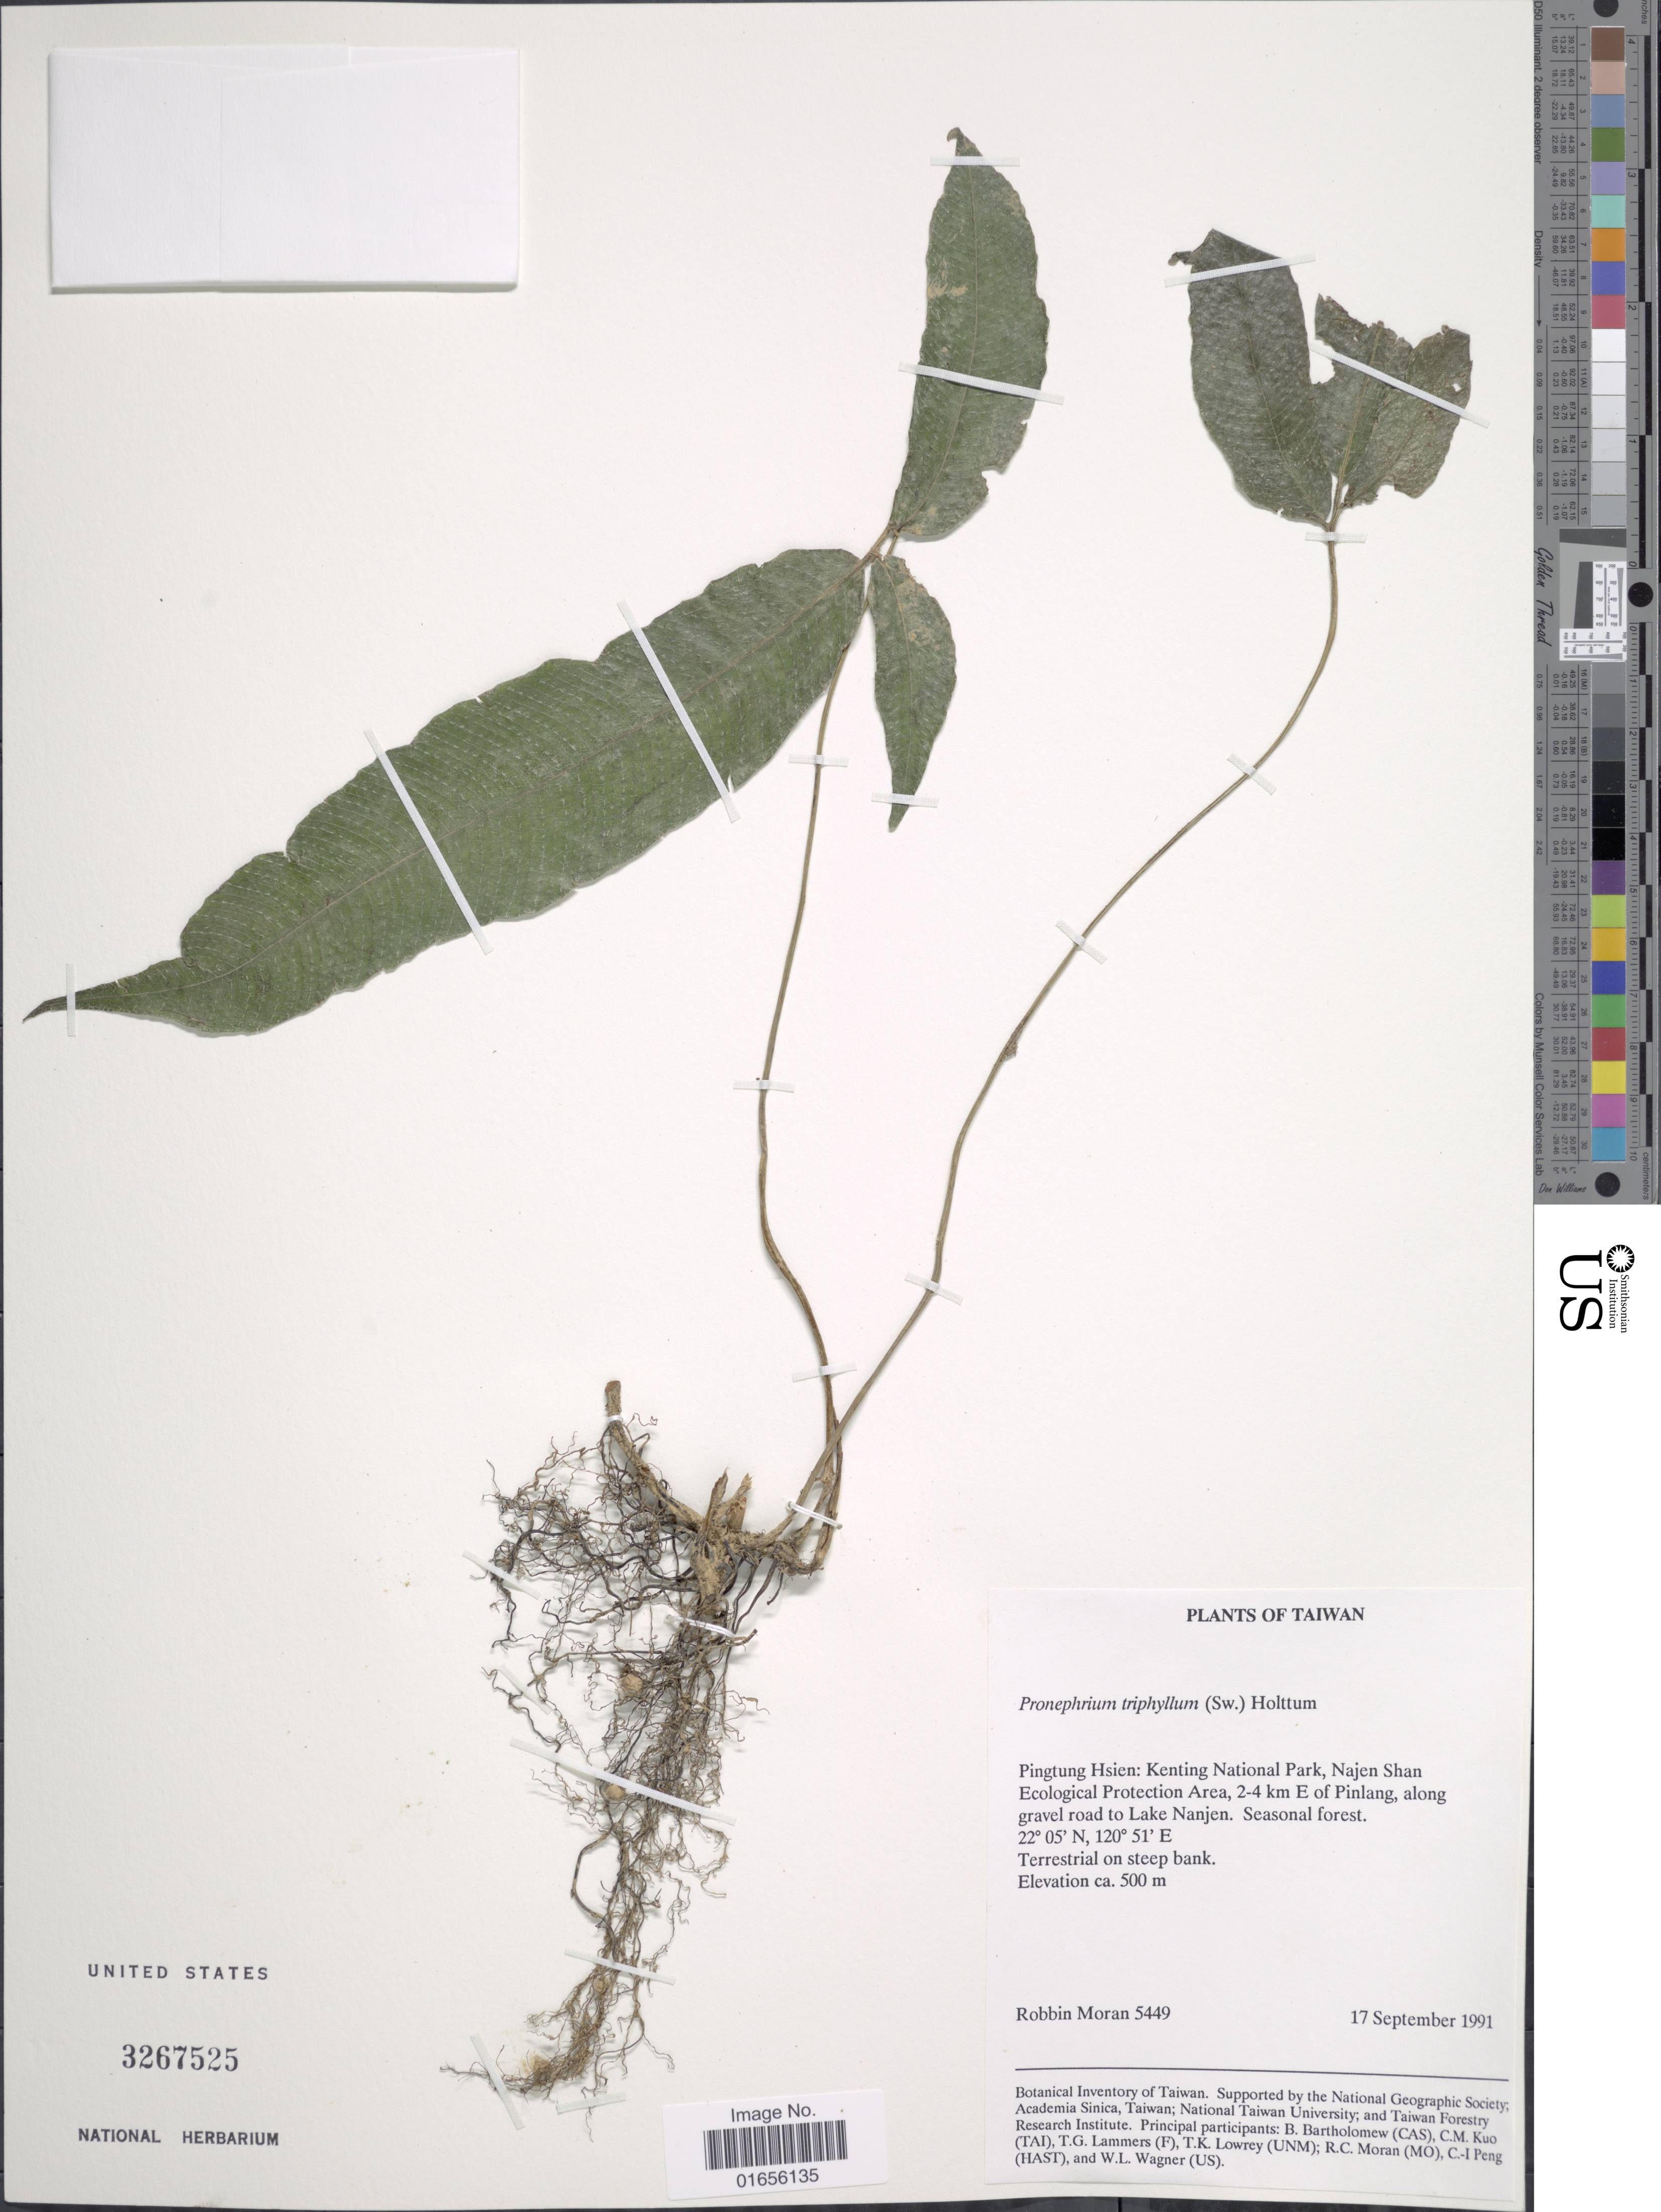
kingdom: Plantae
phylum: Tracheophyta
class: Polypodiopsida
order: Polypodiales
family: Thelypteridaceae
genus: Pronephrium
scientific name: Pronephrium triphyllum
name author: (Sw.) Holttum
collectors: R. C. Moran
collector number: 5449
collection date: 1991-09-17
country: Taiwan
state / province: Pingtung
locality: Pingtung Hsien: Kenting National Park, Najen Shan Ecological Protection Area, 2-4 km E of Pinlang, along gravel road to Lake Nanjen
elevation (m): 500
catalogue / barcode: US 3267525